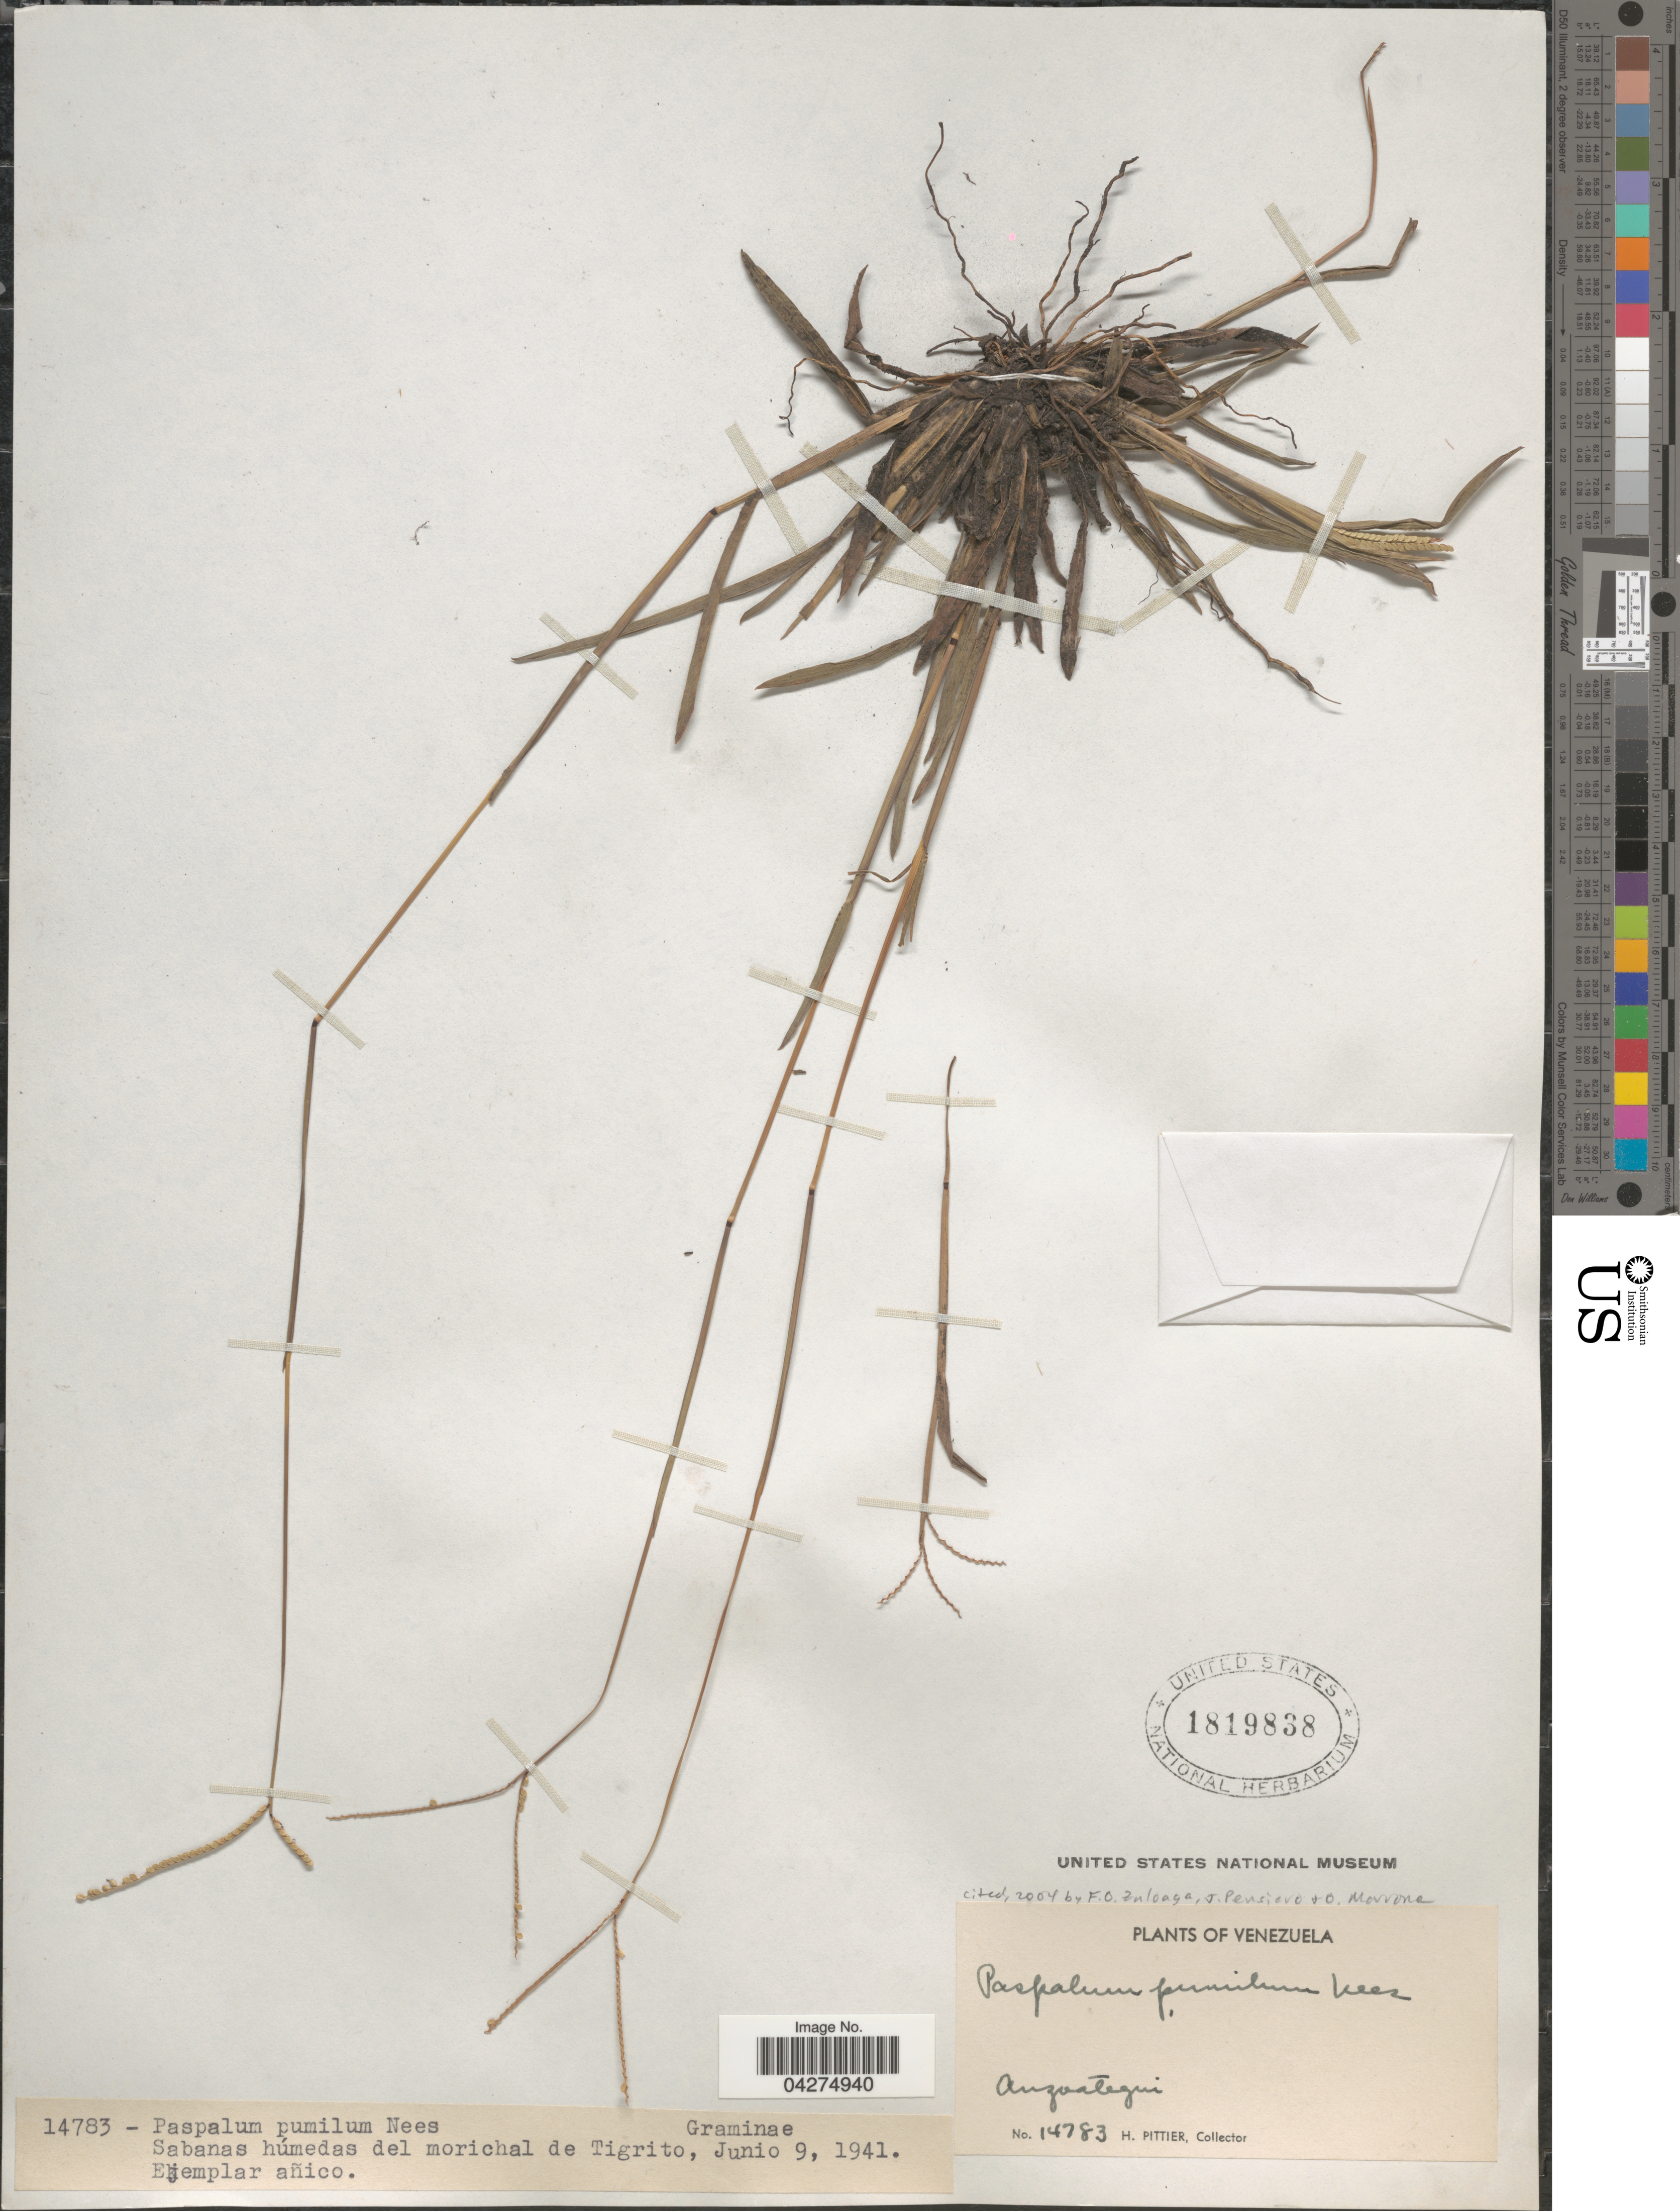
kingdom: Plantae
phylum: Tracheophyta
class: Liliopsida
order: Poales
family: Poaceae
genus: Paspalum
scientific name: Paspalum pumilum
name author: Nees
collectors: H. F. Pittier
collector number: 14783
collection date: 1941-06-09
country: Venezuela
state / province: Anzoategui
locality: Sabanas húmedas del morichal de Tigrito.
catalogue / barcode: US 1819838